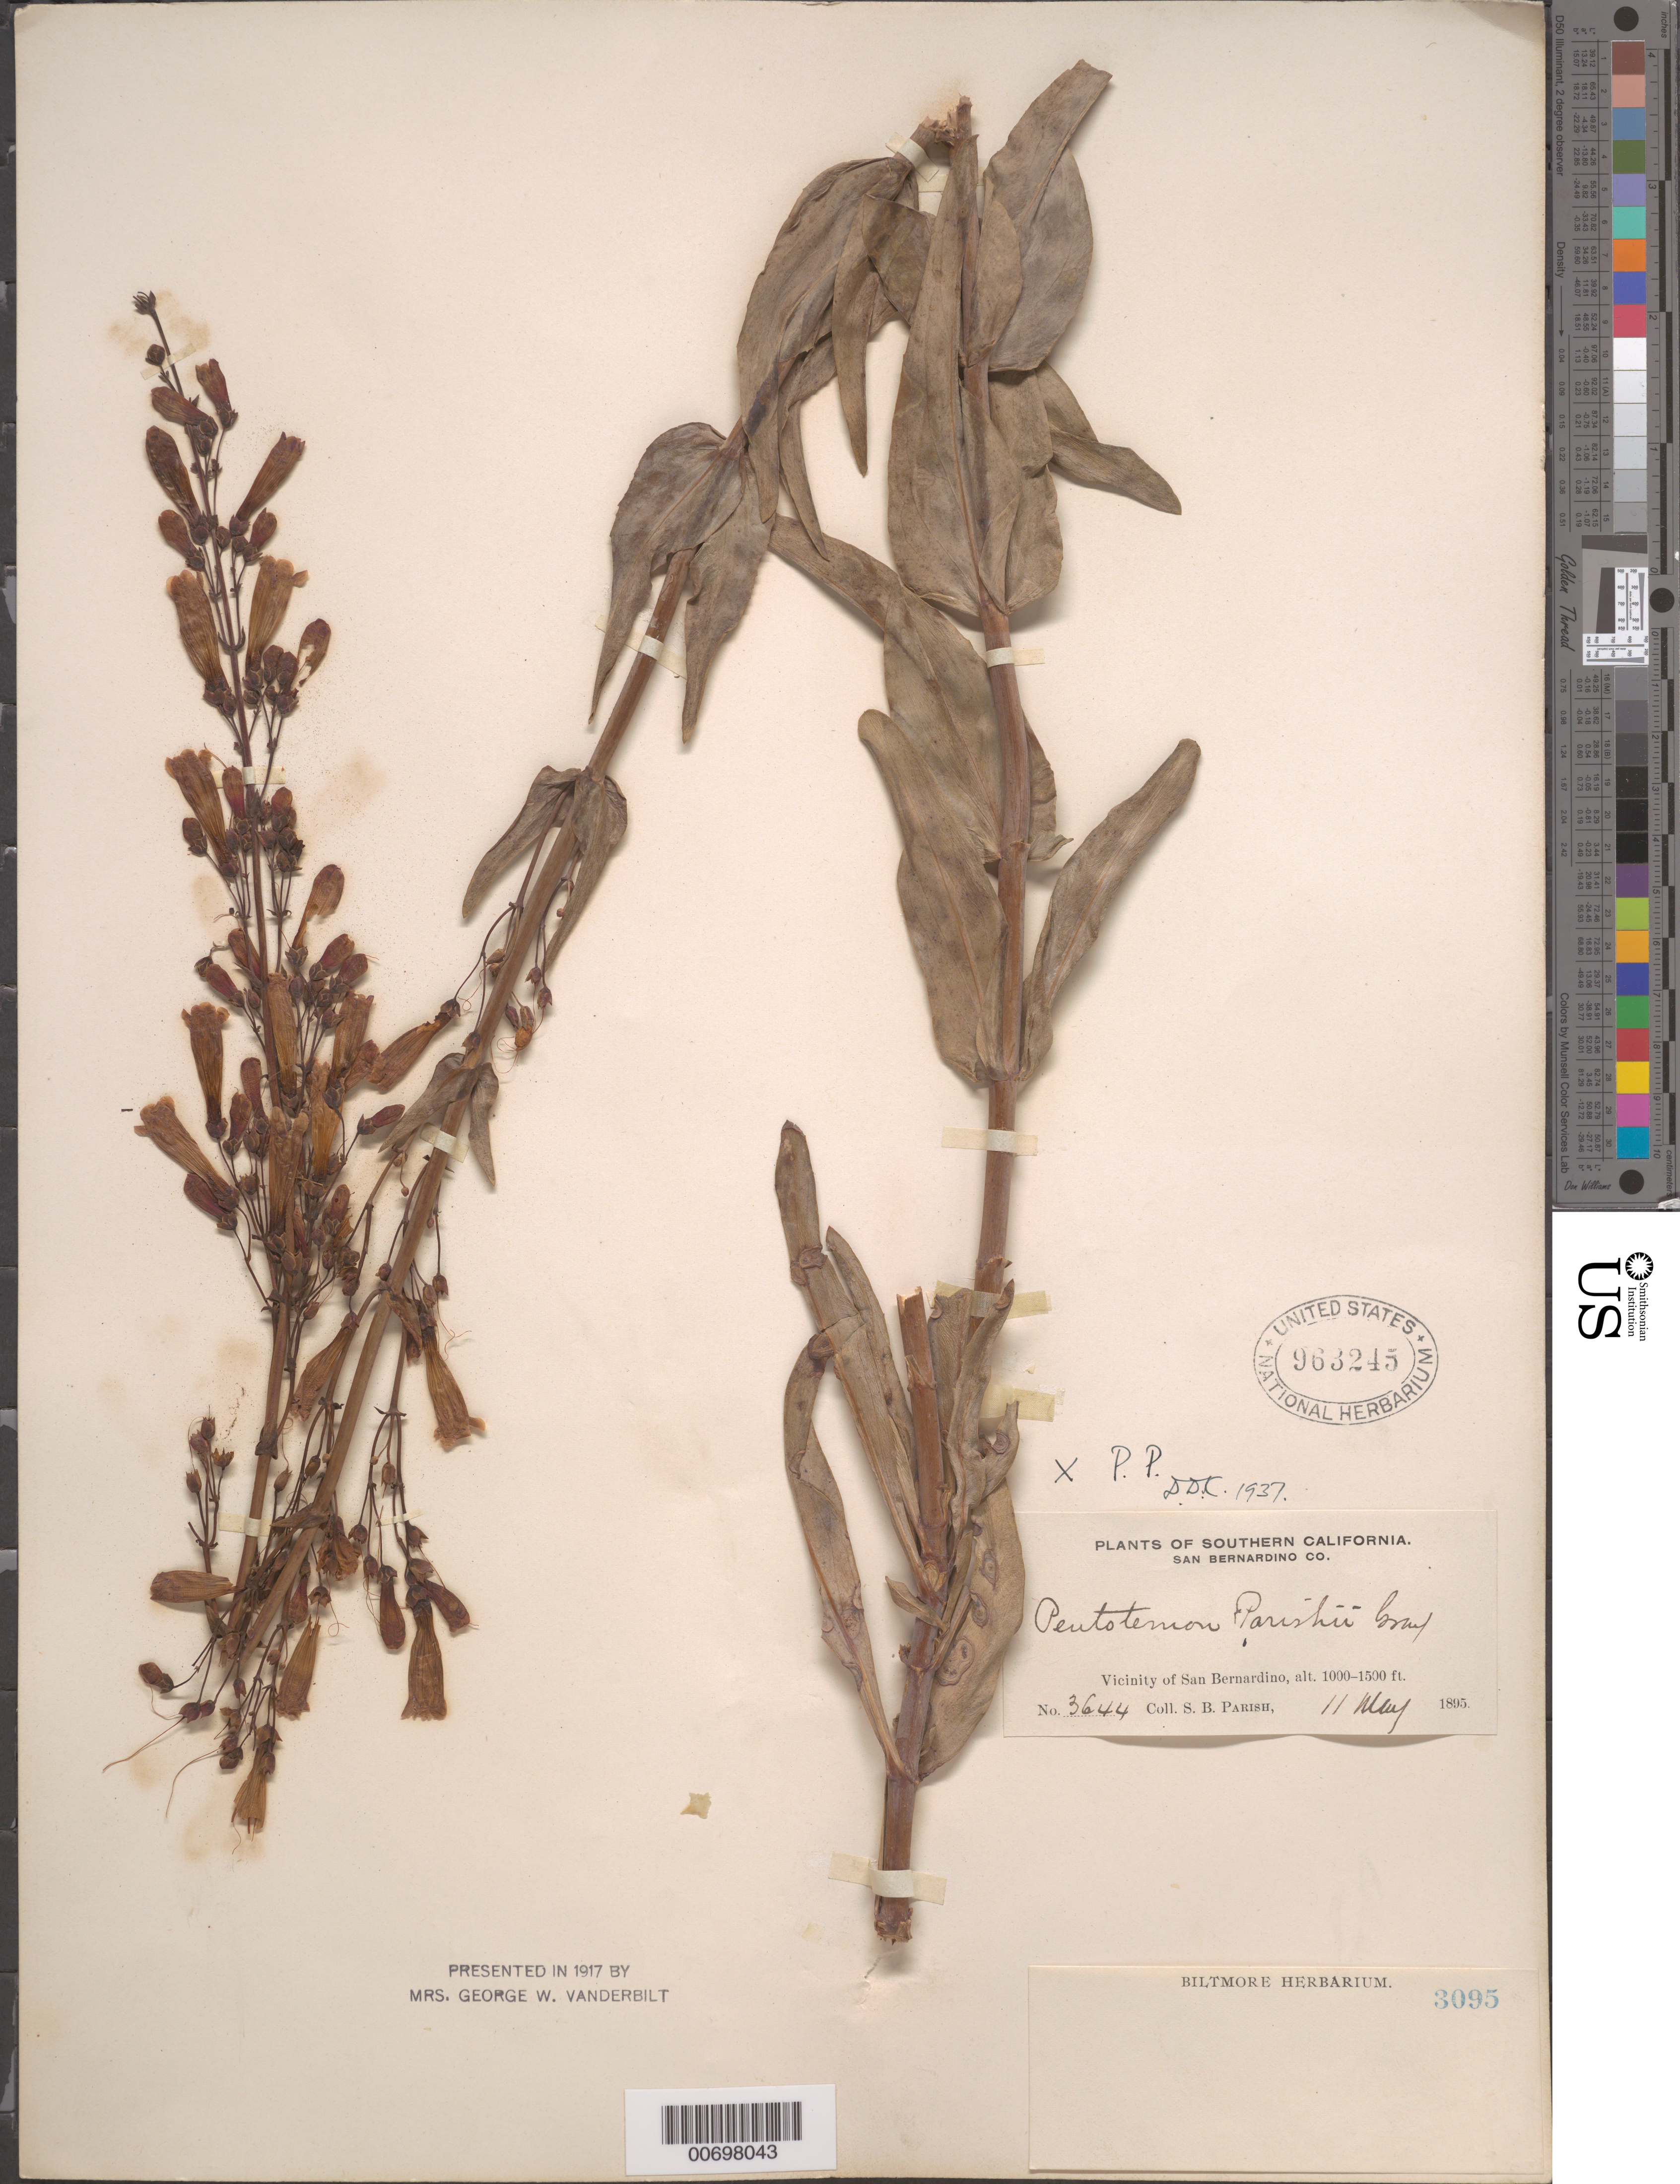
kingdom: Plantae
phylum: Tracheophyta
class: Magnoliopsida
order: Lamiales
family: Plantaginaceae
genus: Penstemon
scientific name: Penstemon parishii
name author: A. Gray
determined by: Keck, David D.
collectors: S. B. Parish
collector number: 3644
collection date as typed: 11 May 1895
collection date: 1895-05-11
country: United States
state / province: California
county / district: San Bernardino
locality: Vicinity of San Bernardino.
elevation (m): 305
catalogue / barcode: US 963245